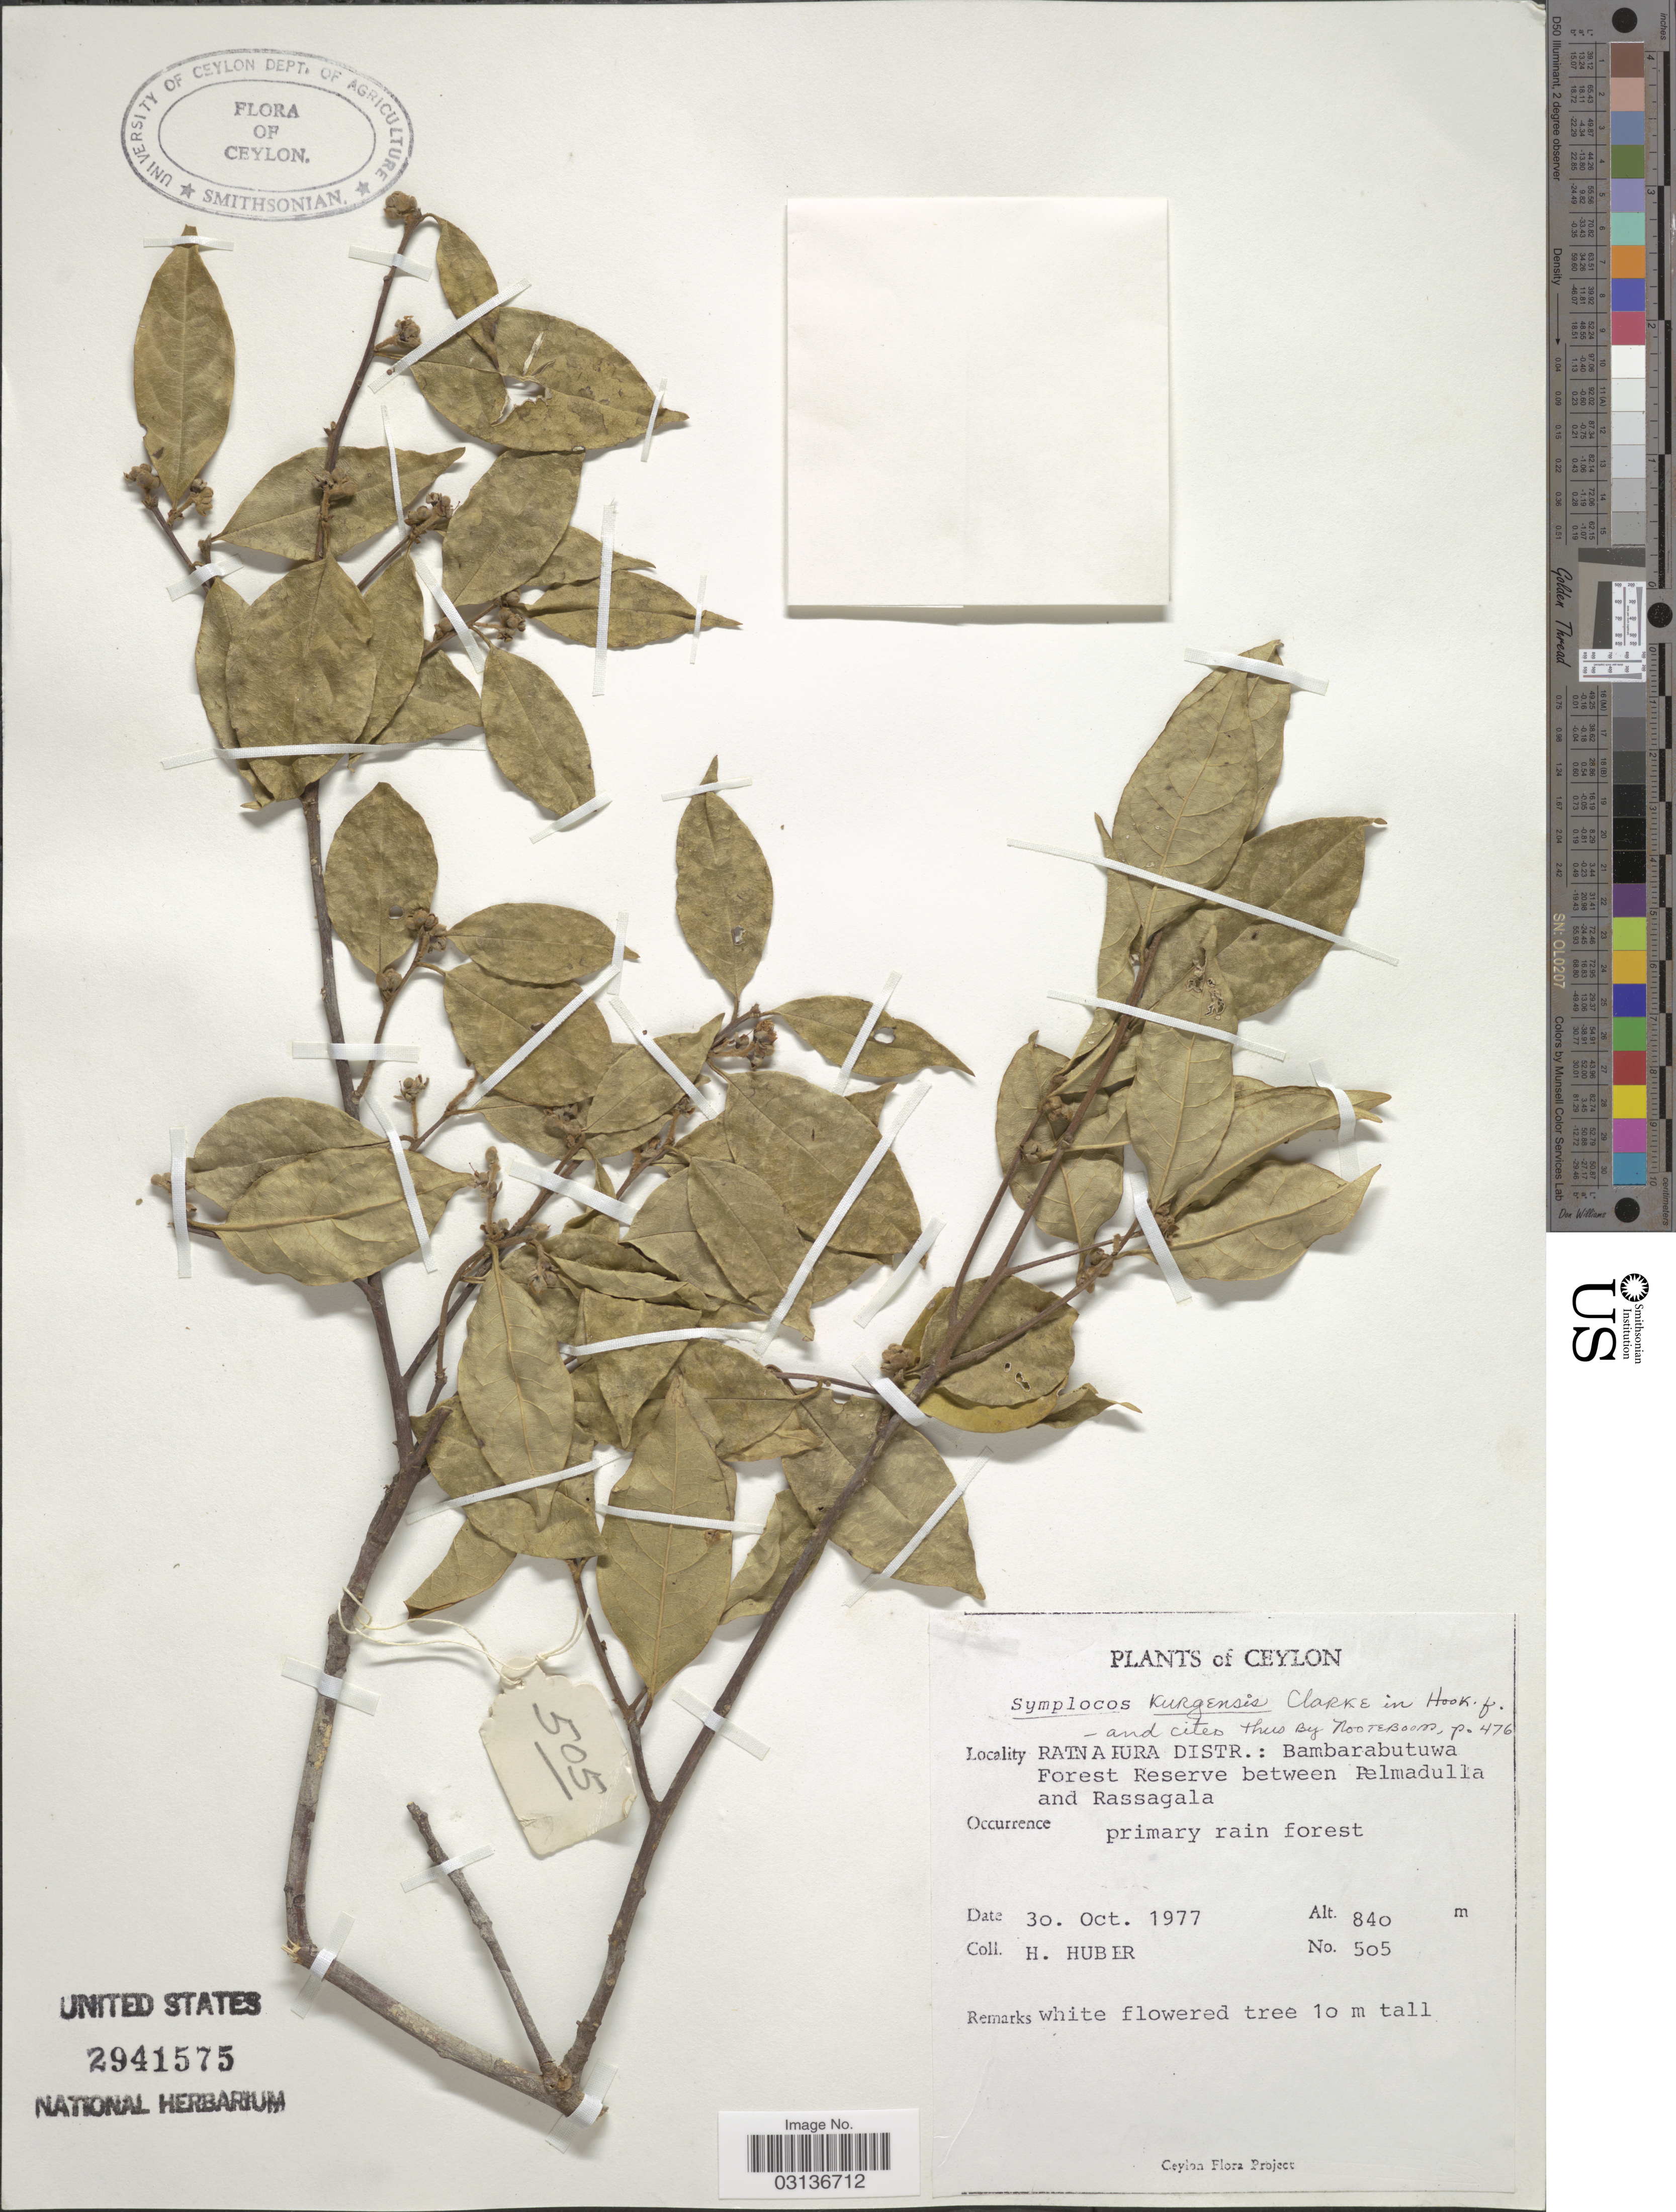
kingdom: Plantae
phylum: Tracheophyta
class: Magnoliopsida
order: Ericales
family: Symplocaceae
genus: Symplocos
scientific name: Symplocos kurgensis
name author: C.B. Clarke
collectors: H. Huber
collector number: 505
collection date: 1977-10-30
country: Sri Lanka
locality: Ceylon. Ratnapura Distr.: Bambarabutuwa Forest Reserve between Pelmadulla and Rassagala.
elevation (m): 840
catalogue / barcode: US 2941575